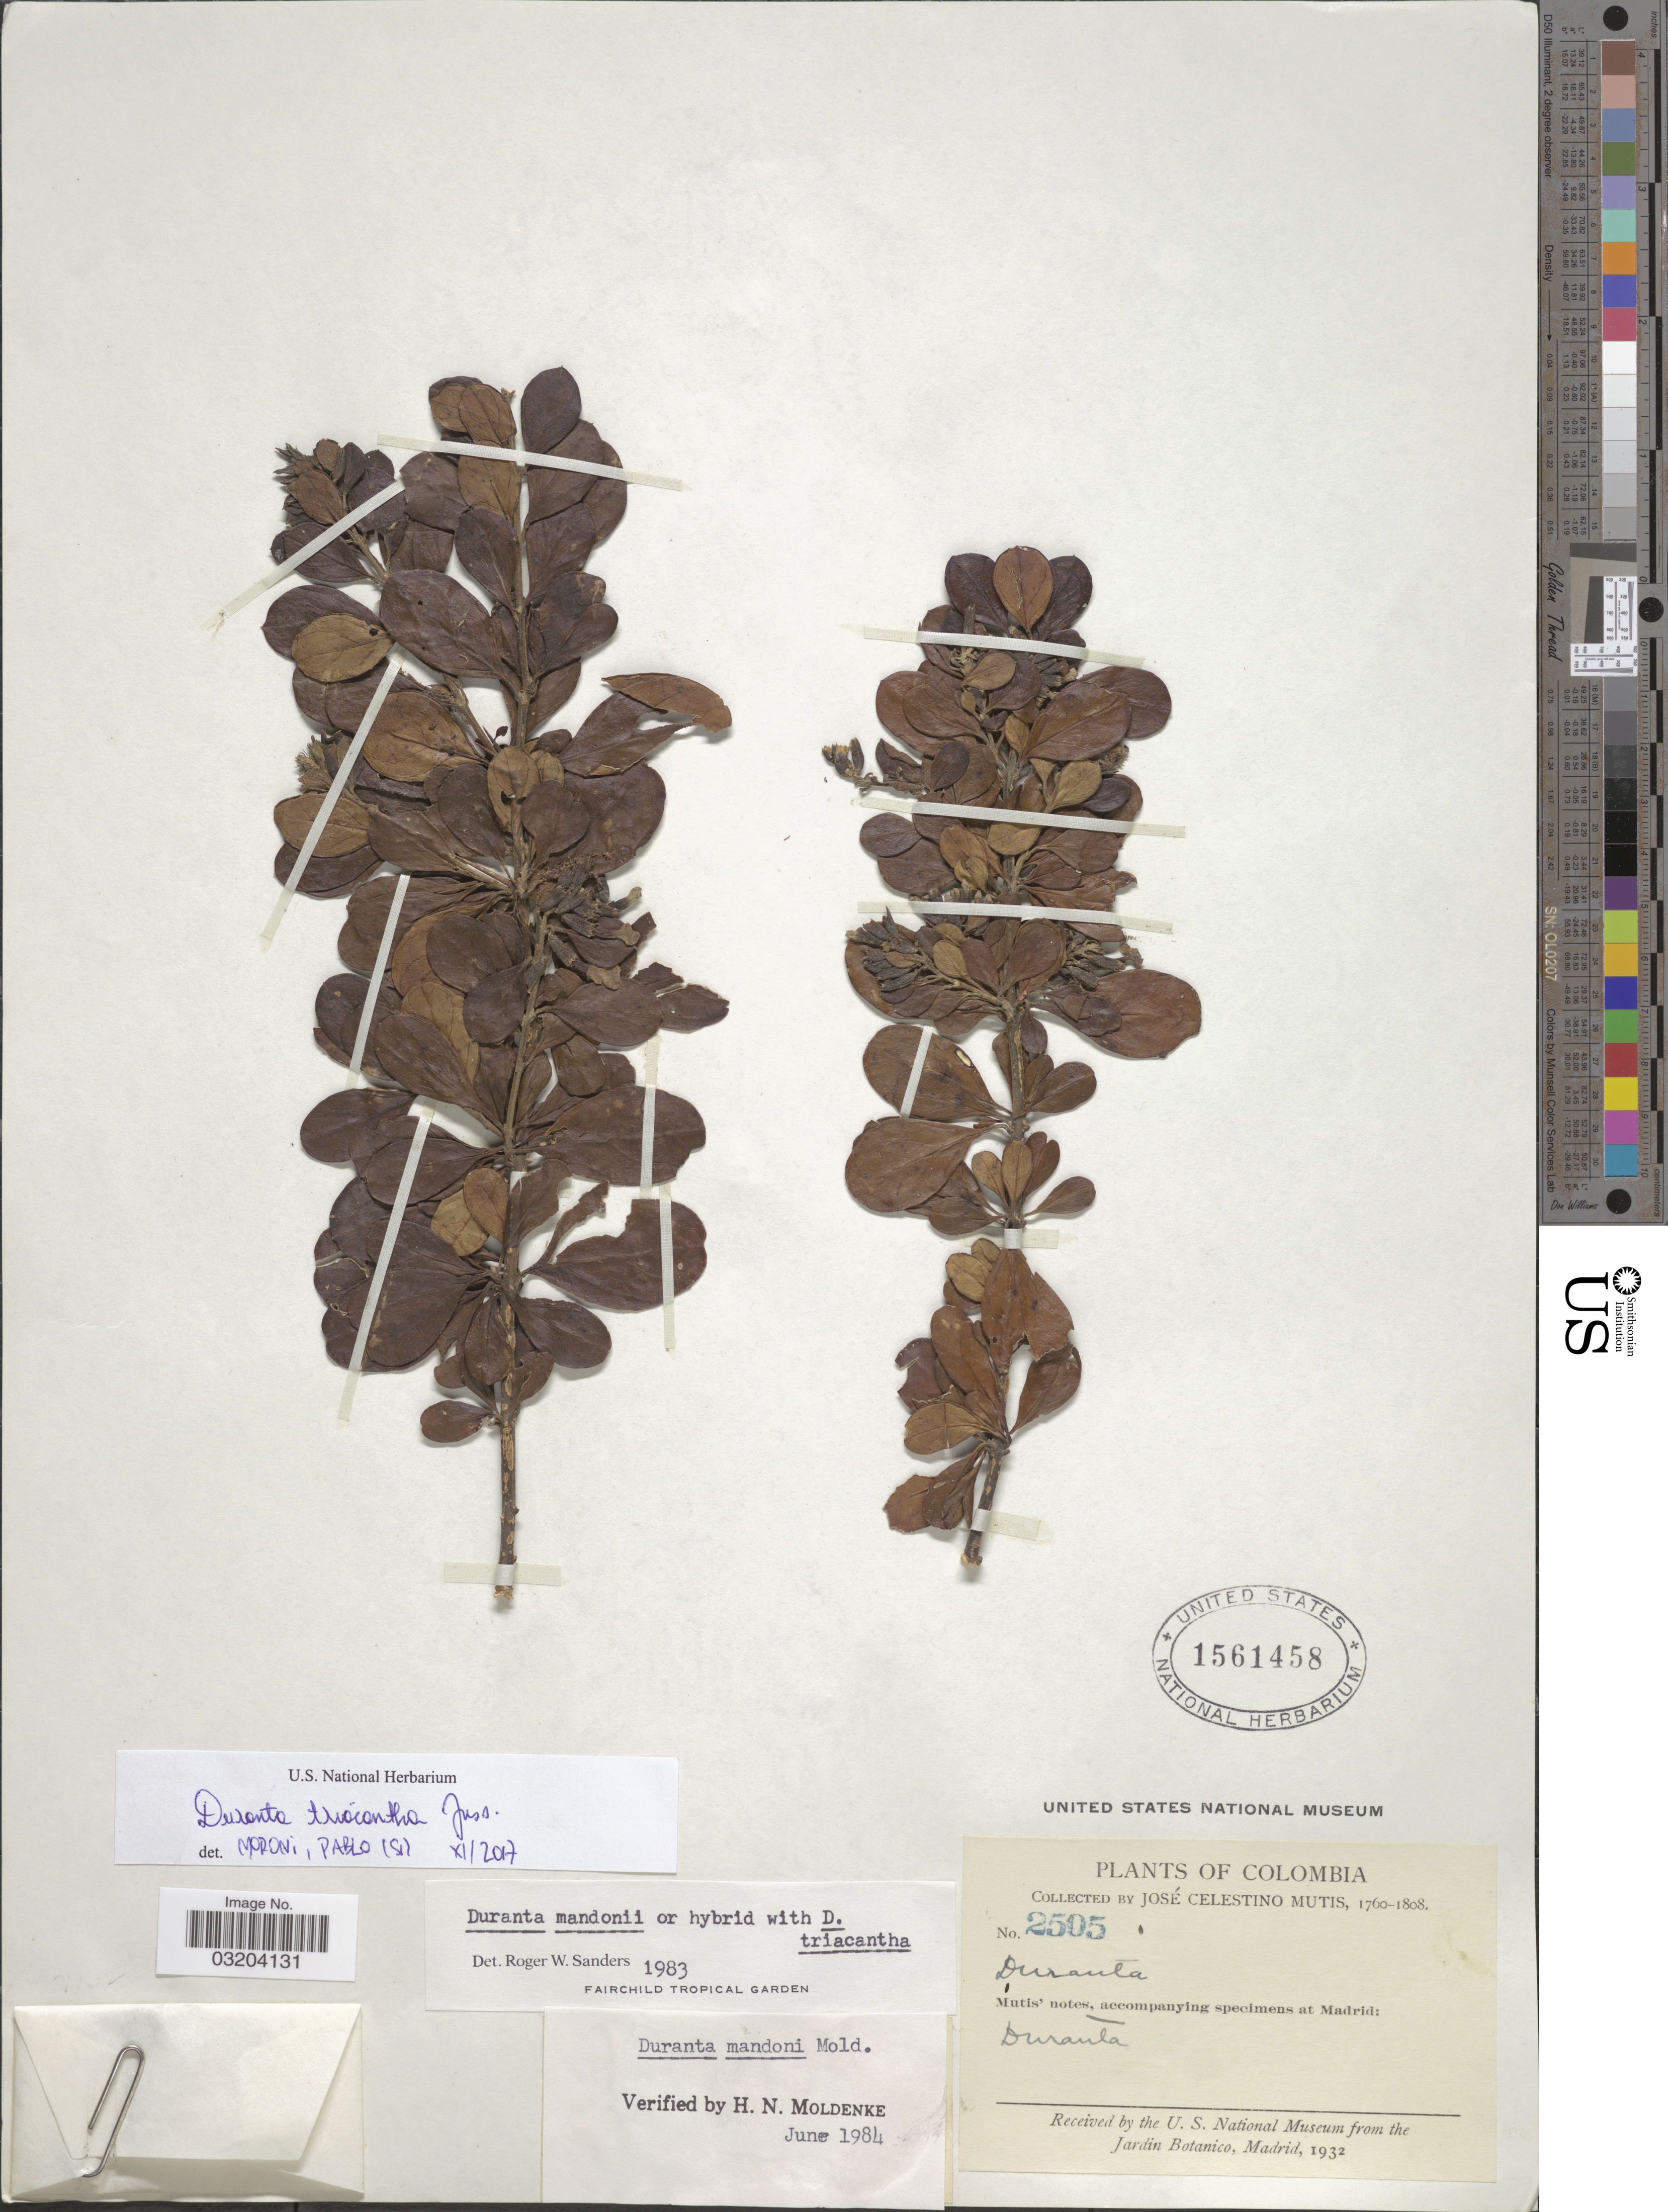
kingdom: Plantae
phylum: Tracheophyta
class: Magnoliopsida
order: Lamiales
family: Verbenaceae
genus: Duranta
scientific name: Duranta triacantha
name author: Juss.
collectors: J. C. B. Mutis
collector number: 2505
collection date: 1760/1808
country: Colombia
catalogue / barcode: US 1561458